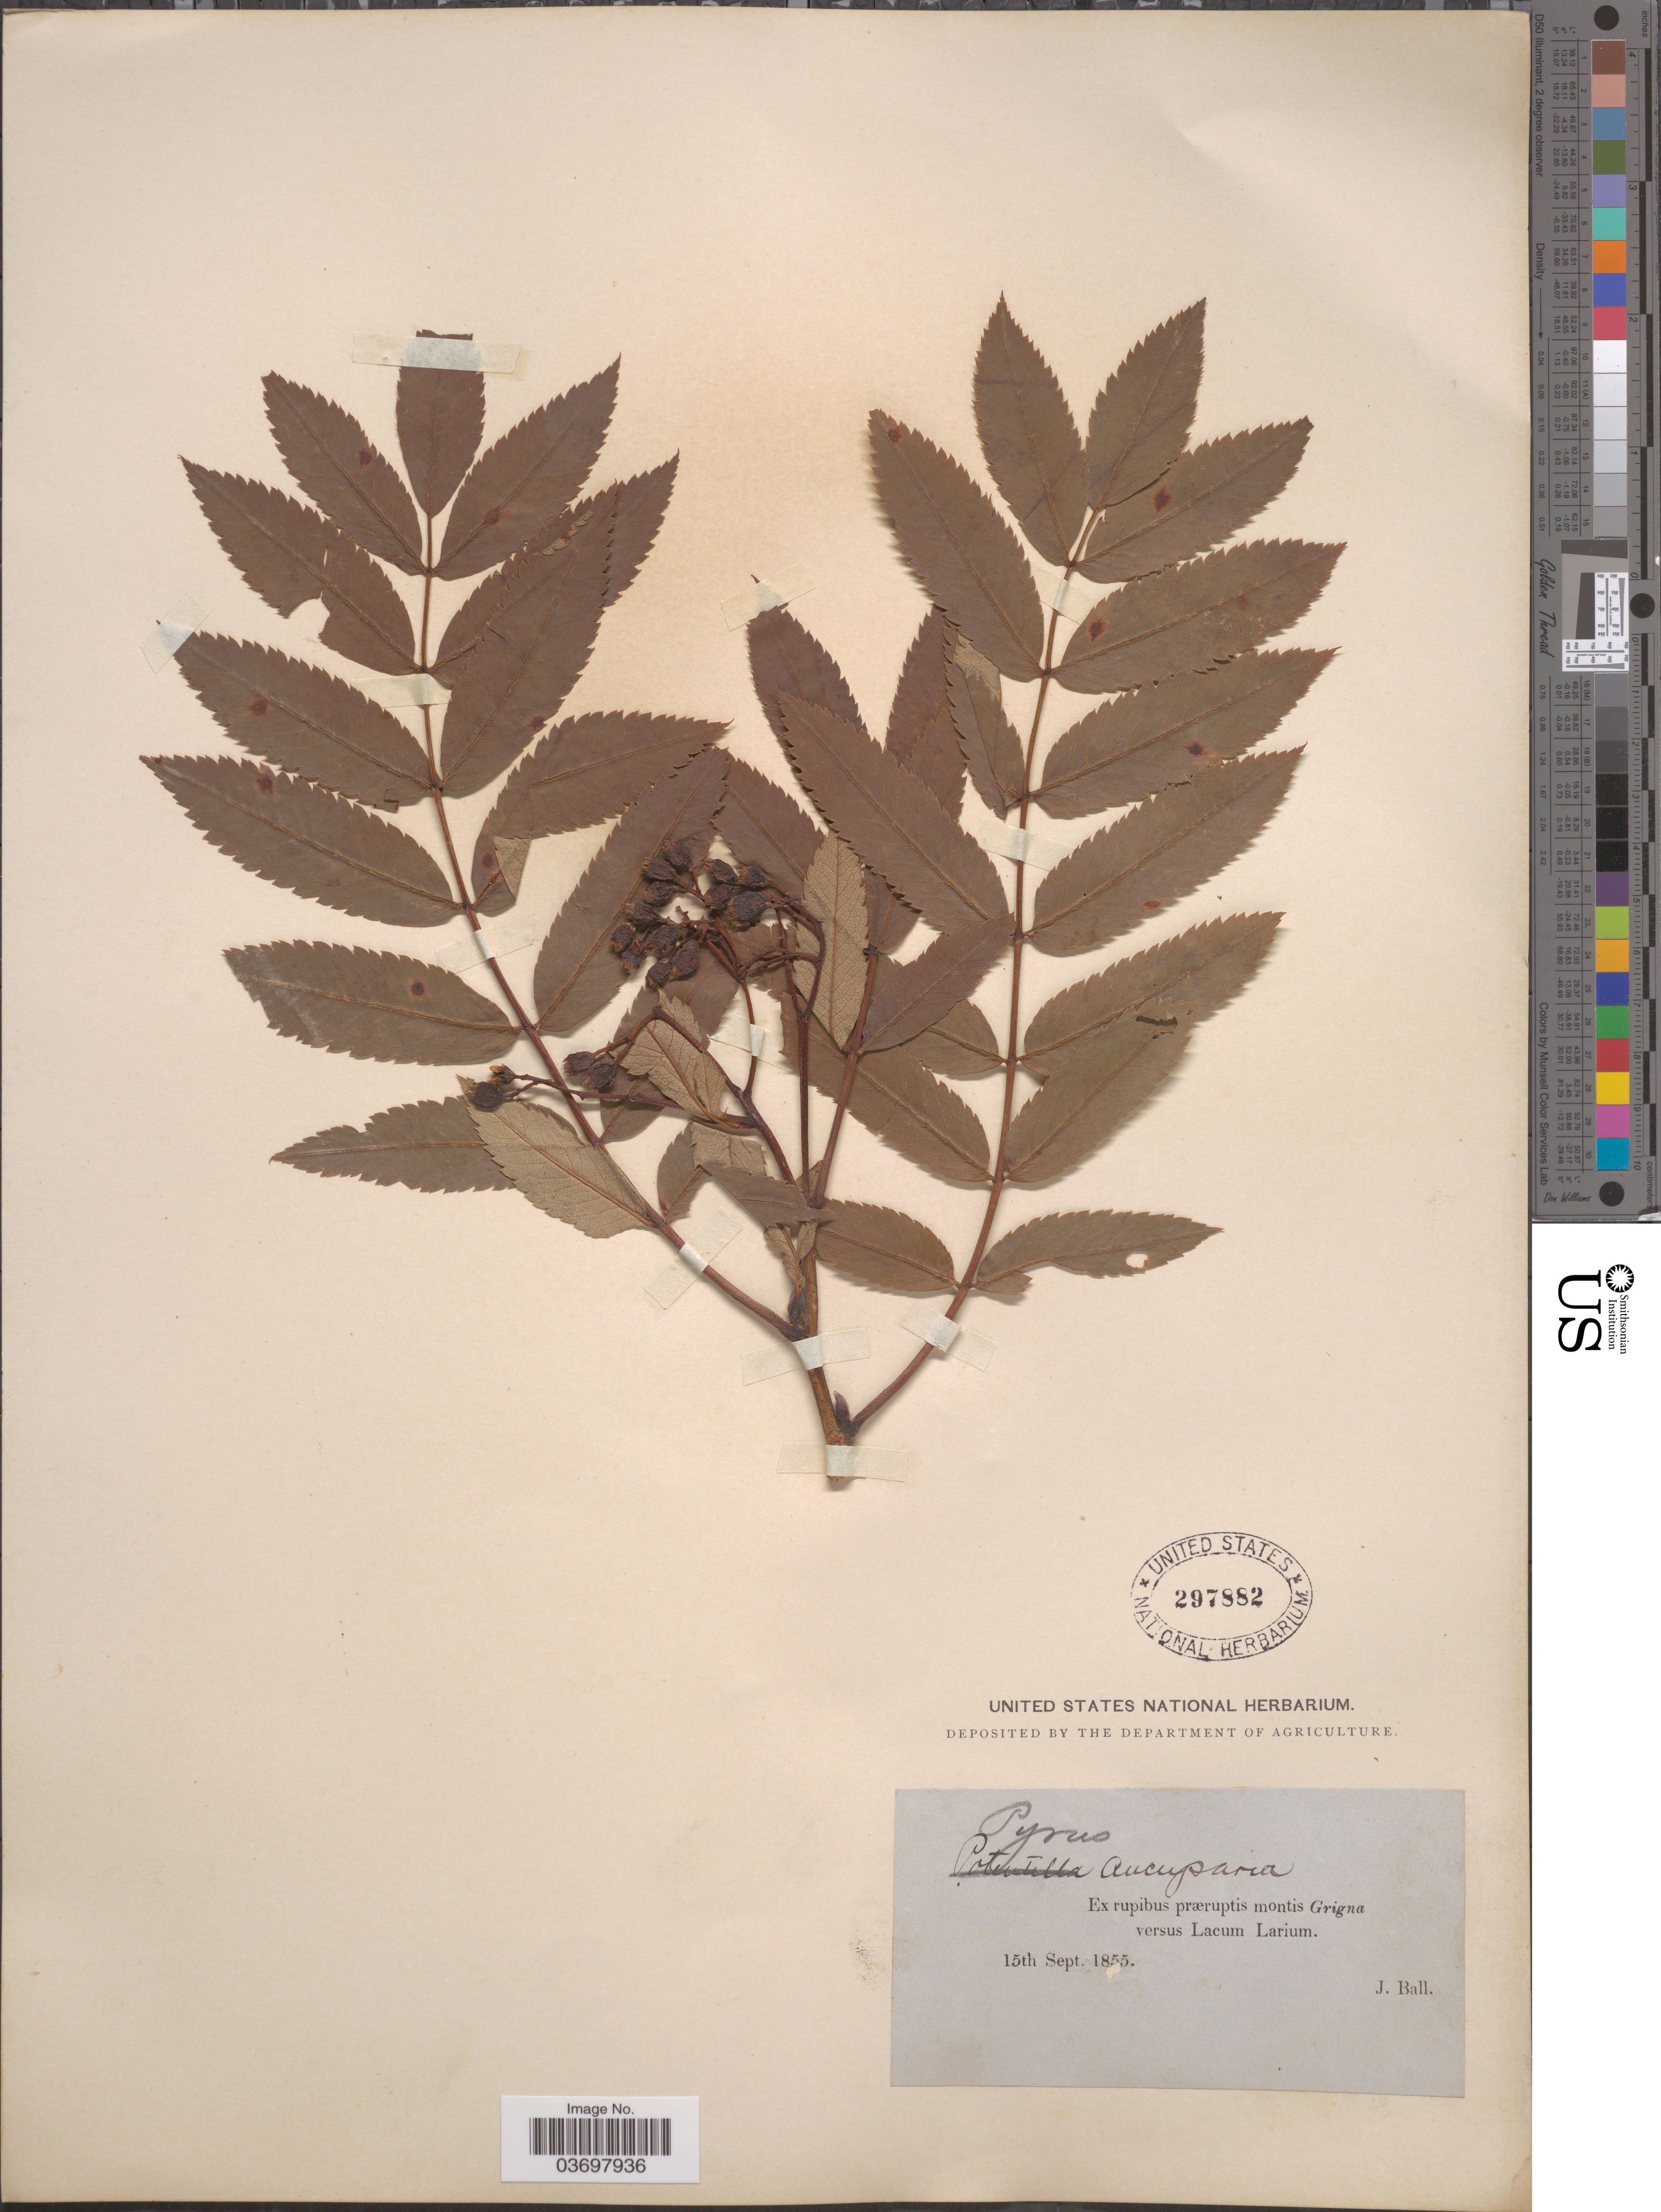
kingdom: Plantae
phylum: Tracheophyta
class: Magnoliopsida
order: Rosales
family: Rosaceae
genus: Sorbus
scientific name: Sorbus aucuparia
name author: L.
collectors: J. Ball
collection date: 1855-09-15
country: Italy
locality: Ex rupibus præruptis montis Grigna versus Lacum Larium.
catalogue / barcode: US 297882